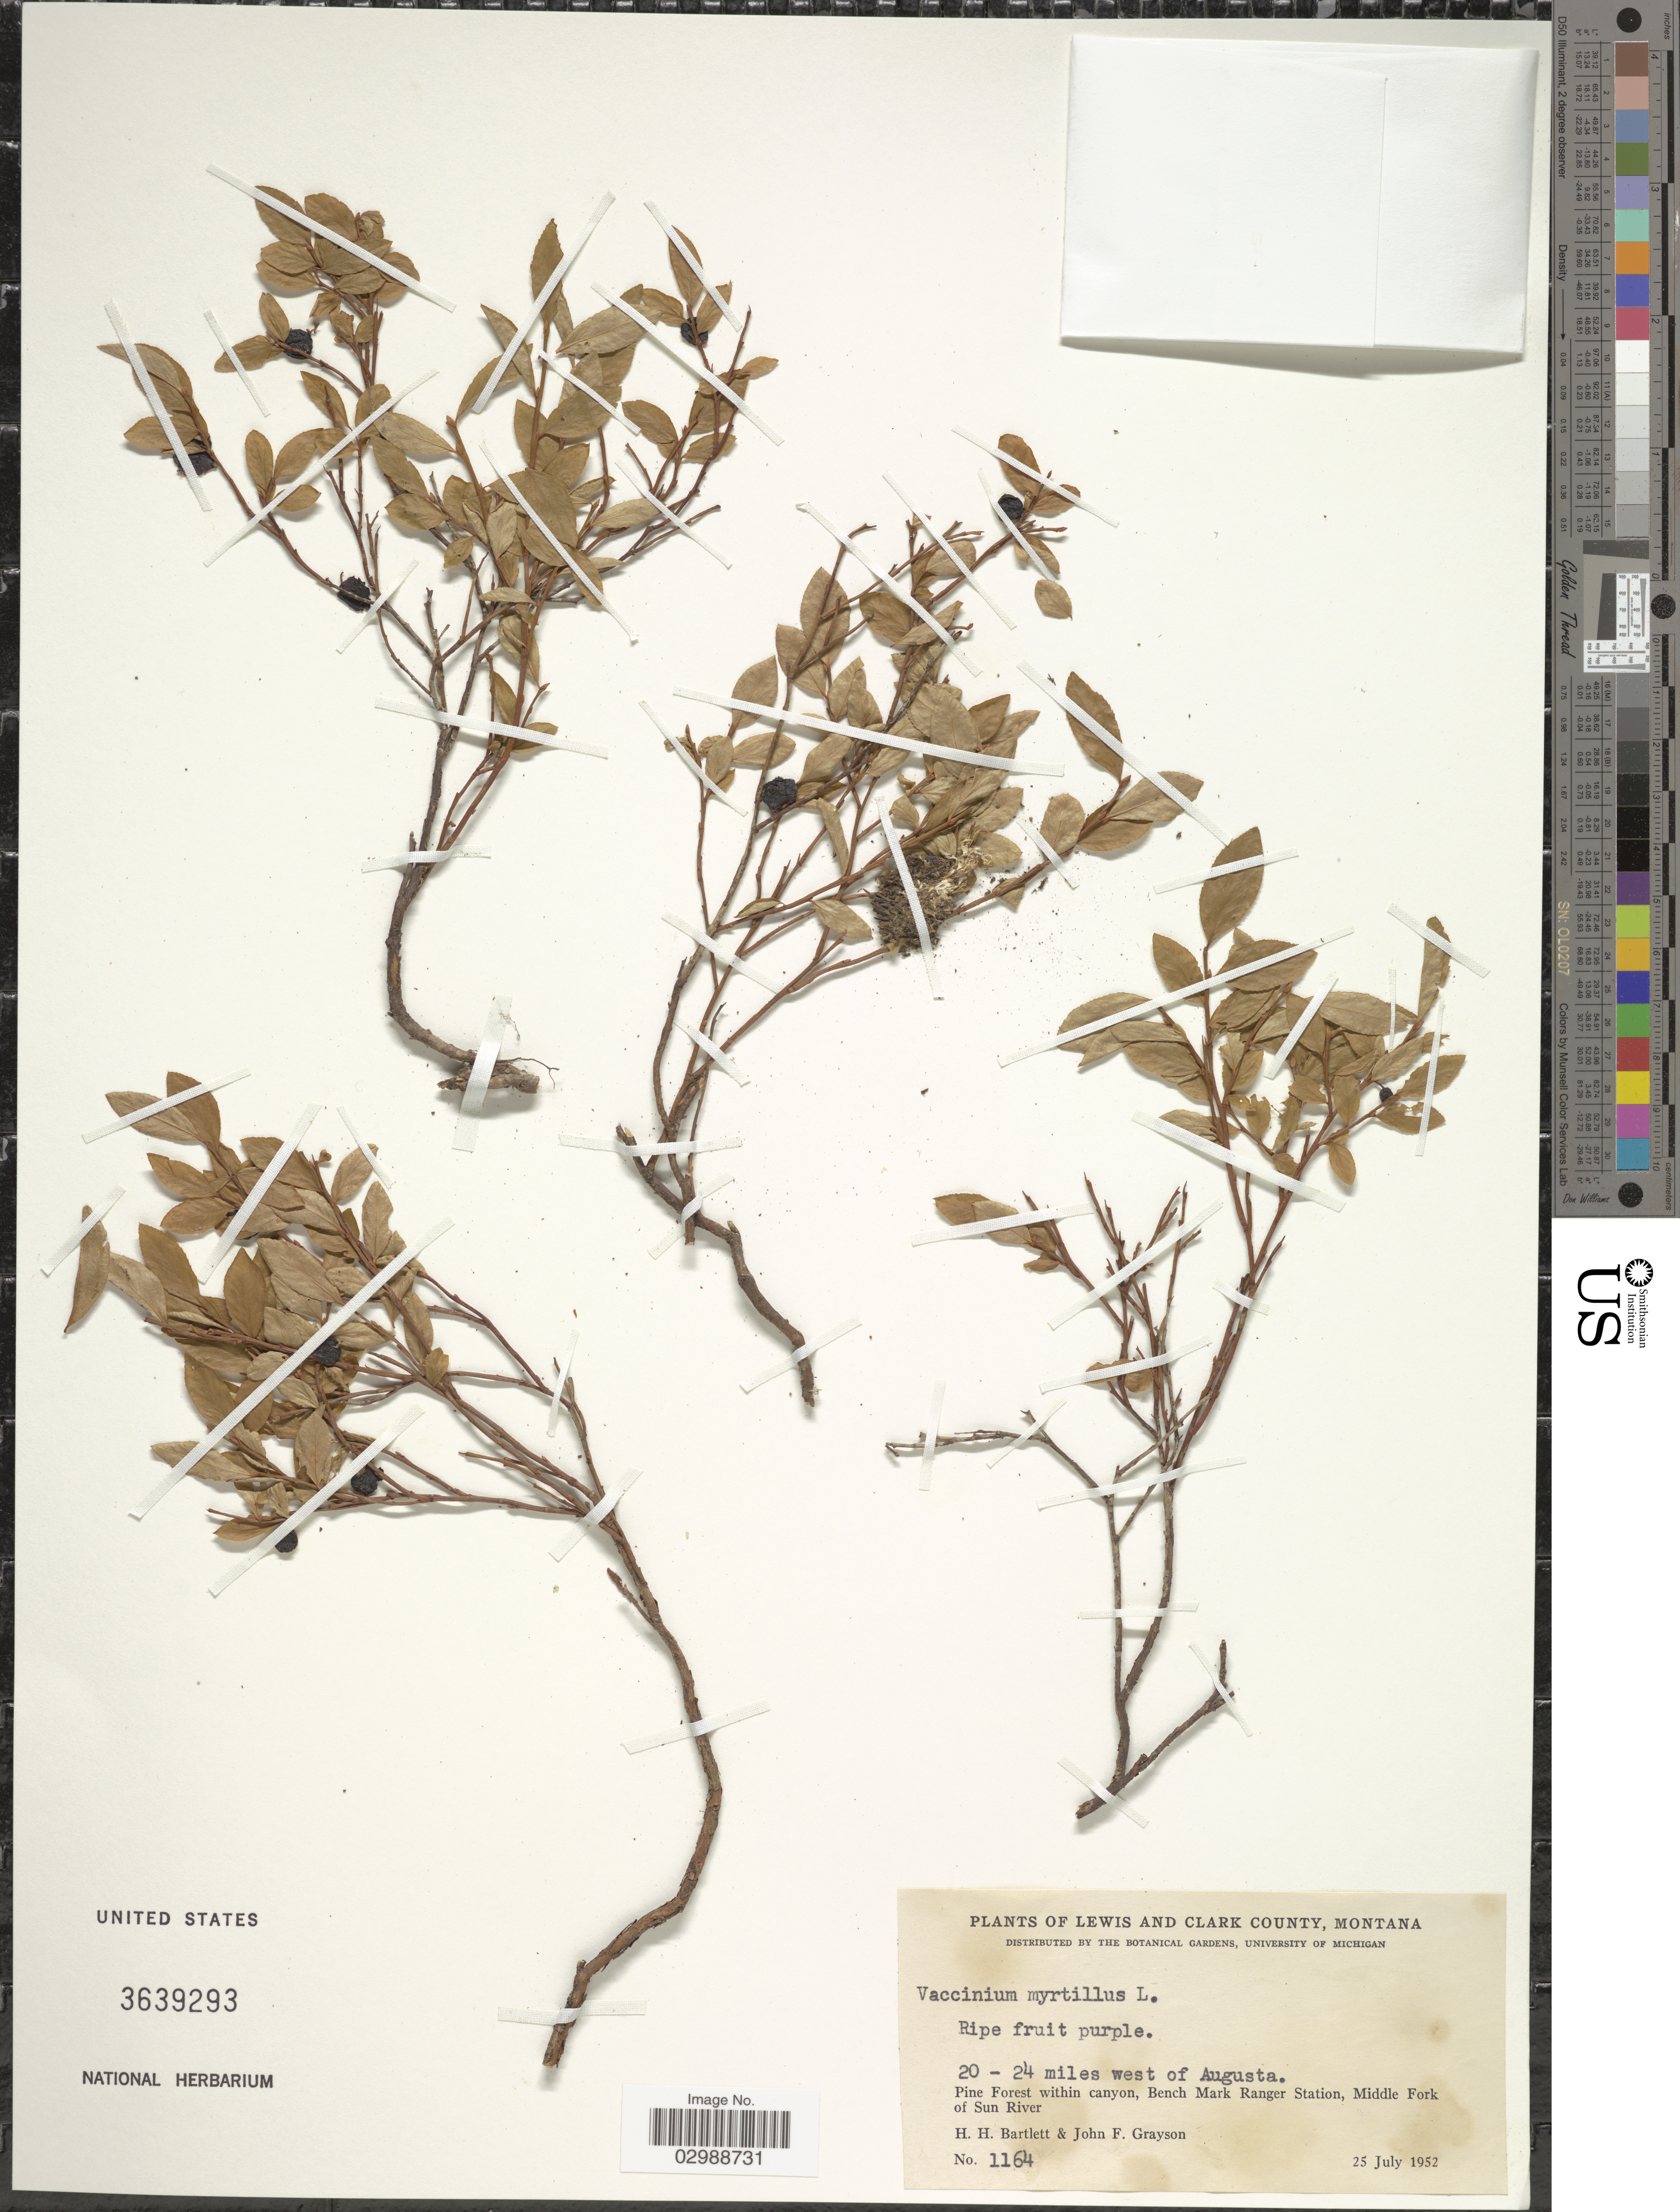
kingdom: Plantae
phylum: Tracheophyta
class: Magnoliopsida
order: Ericales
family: Ericaceae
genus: Vaccinium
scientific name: Vaccinium myrtillus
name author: L.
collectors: H. H. Bartlett & J. Grayson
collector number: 1164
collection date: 1952-07-25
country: United States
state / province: Montana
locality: Lewis and Clark County. 20 - 24 miles west of Augusta. Pine Forest within canyon, Bench Mark Ranger Station, Middle Fork of Sun River.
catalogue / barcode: US 3639293